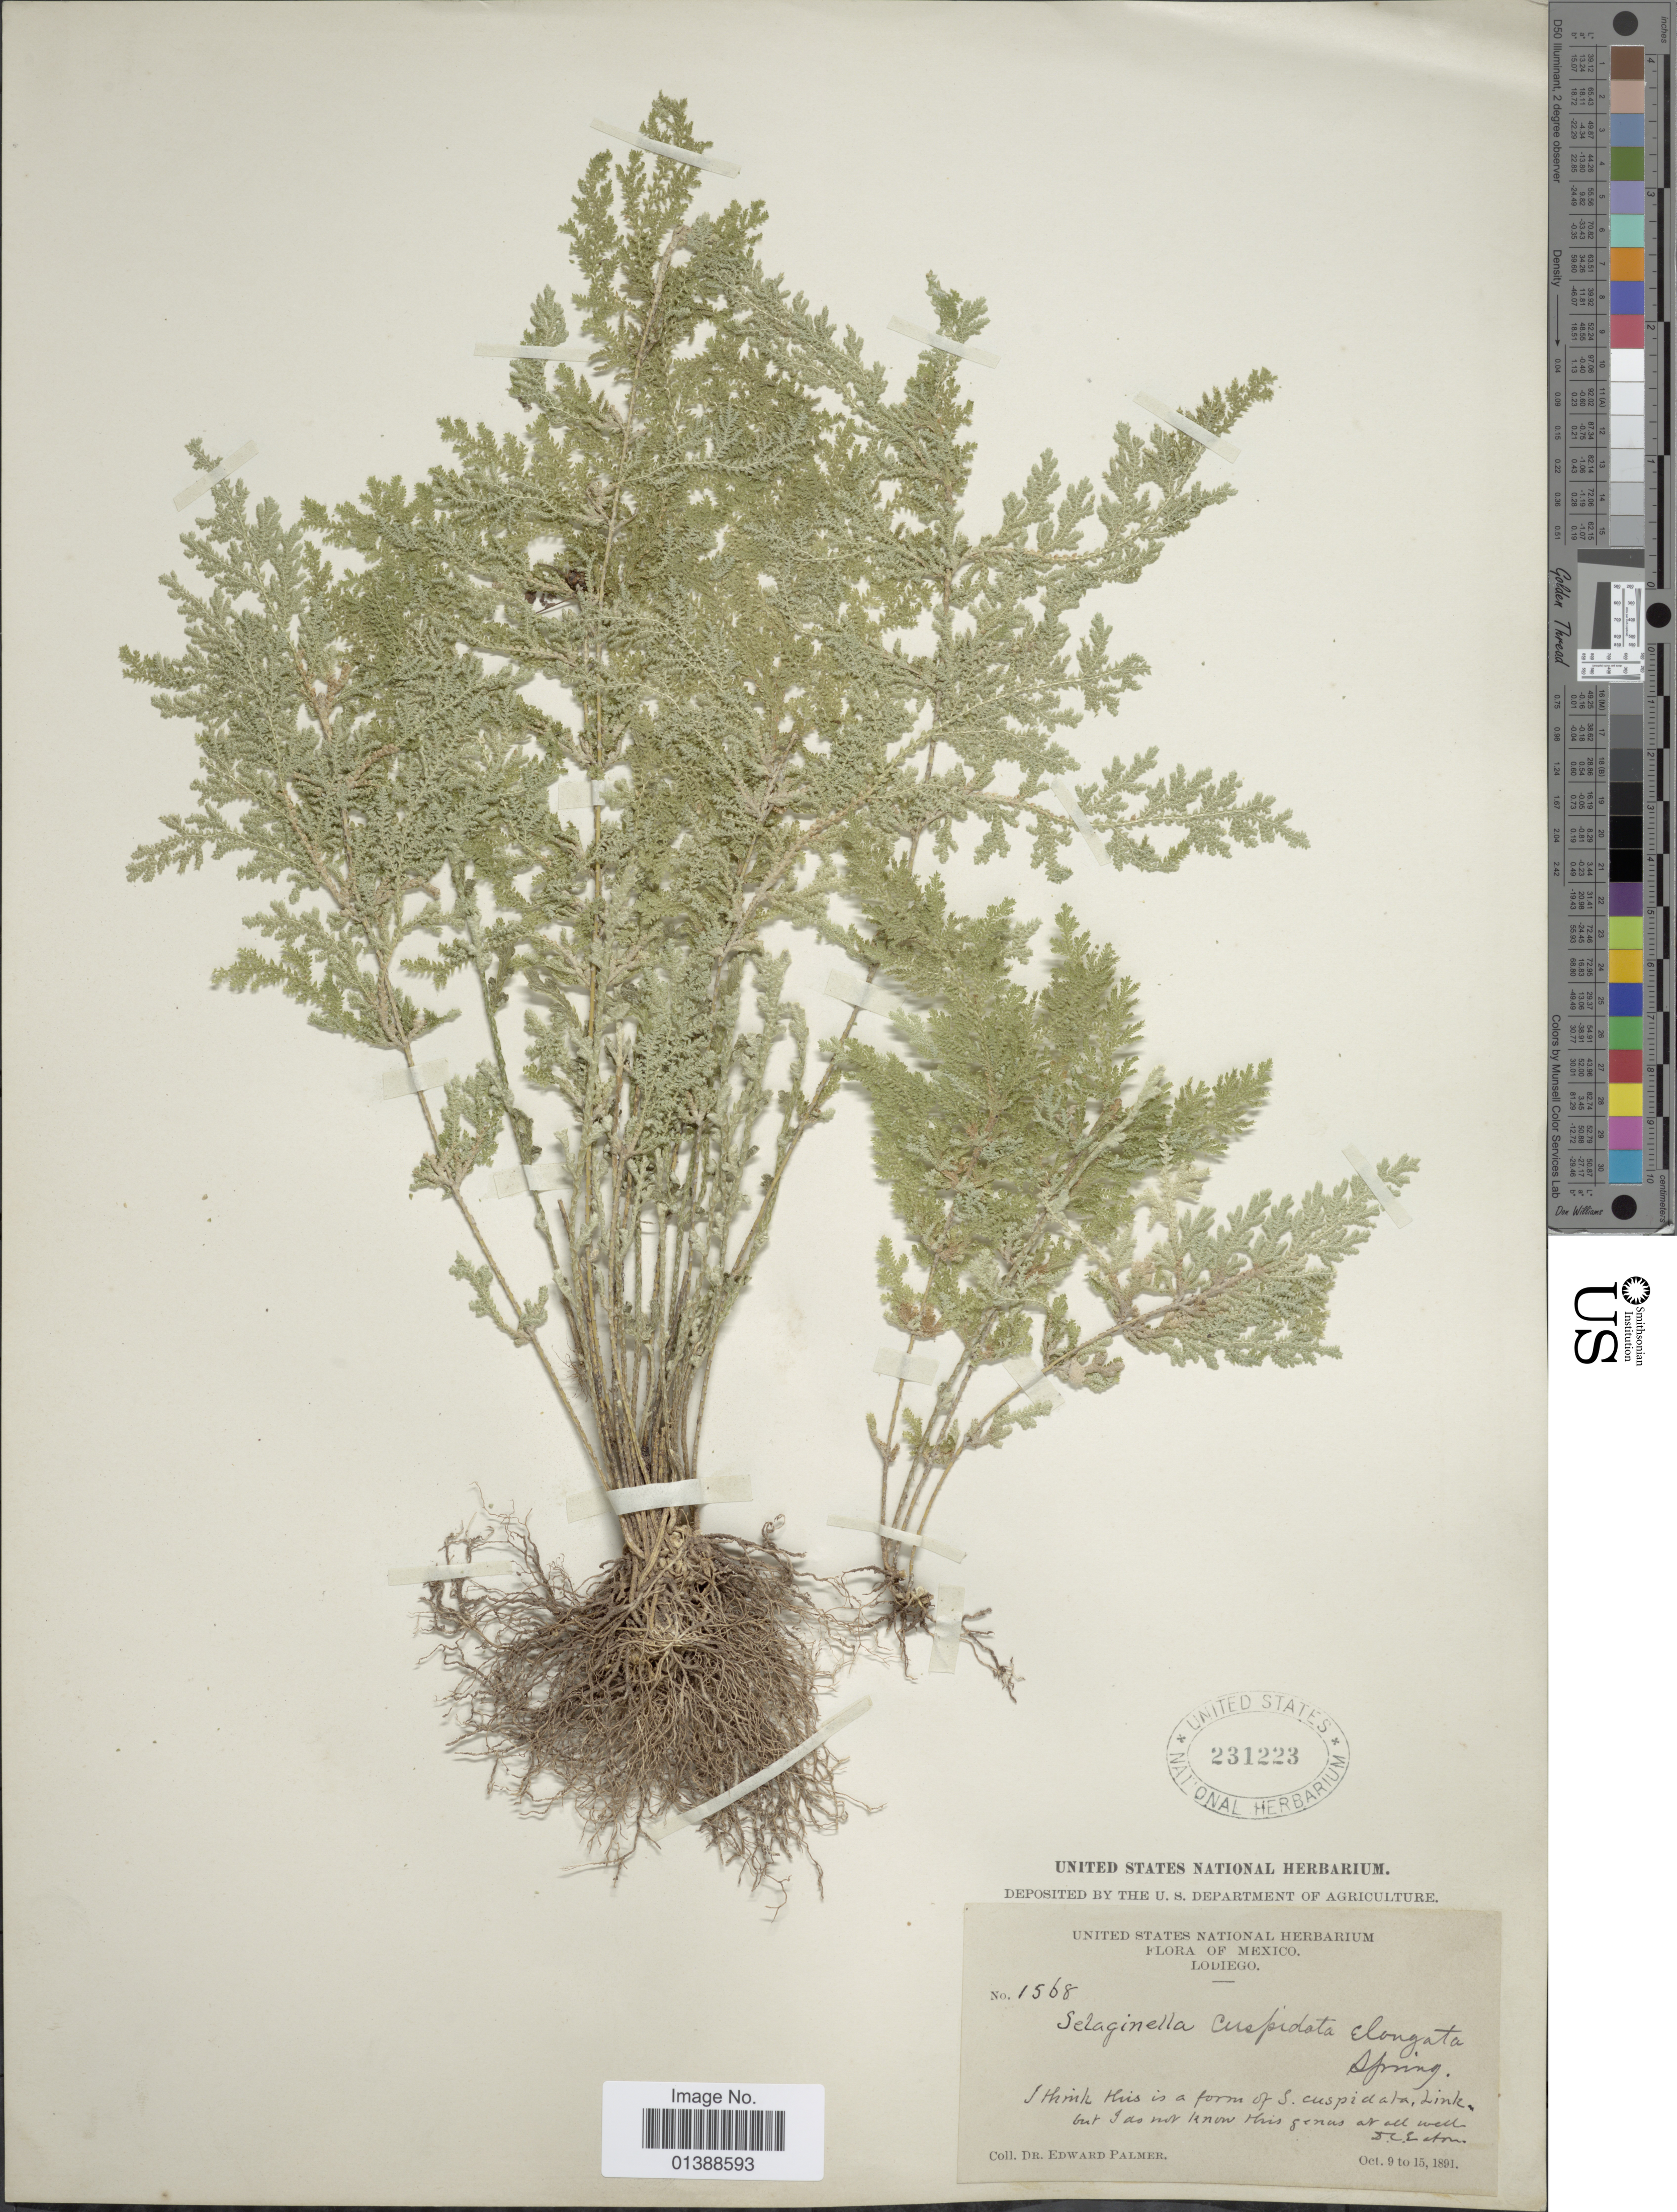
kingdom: Plantae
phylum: Tracheophyta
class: Lycopodiopsida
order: Selaginellales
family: Selaginellaceae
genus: Selaginella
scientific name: Selaginella pallescens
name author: (C. Presl) Spring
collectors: E. Palmer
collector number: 1568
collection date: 1891-10-09/1891-10-15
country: Mexico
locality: Lodiego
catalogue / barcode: US 231223